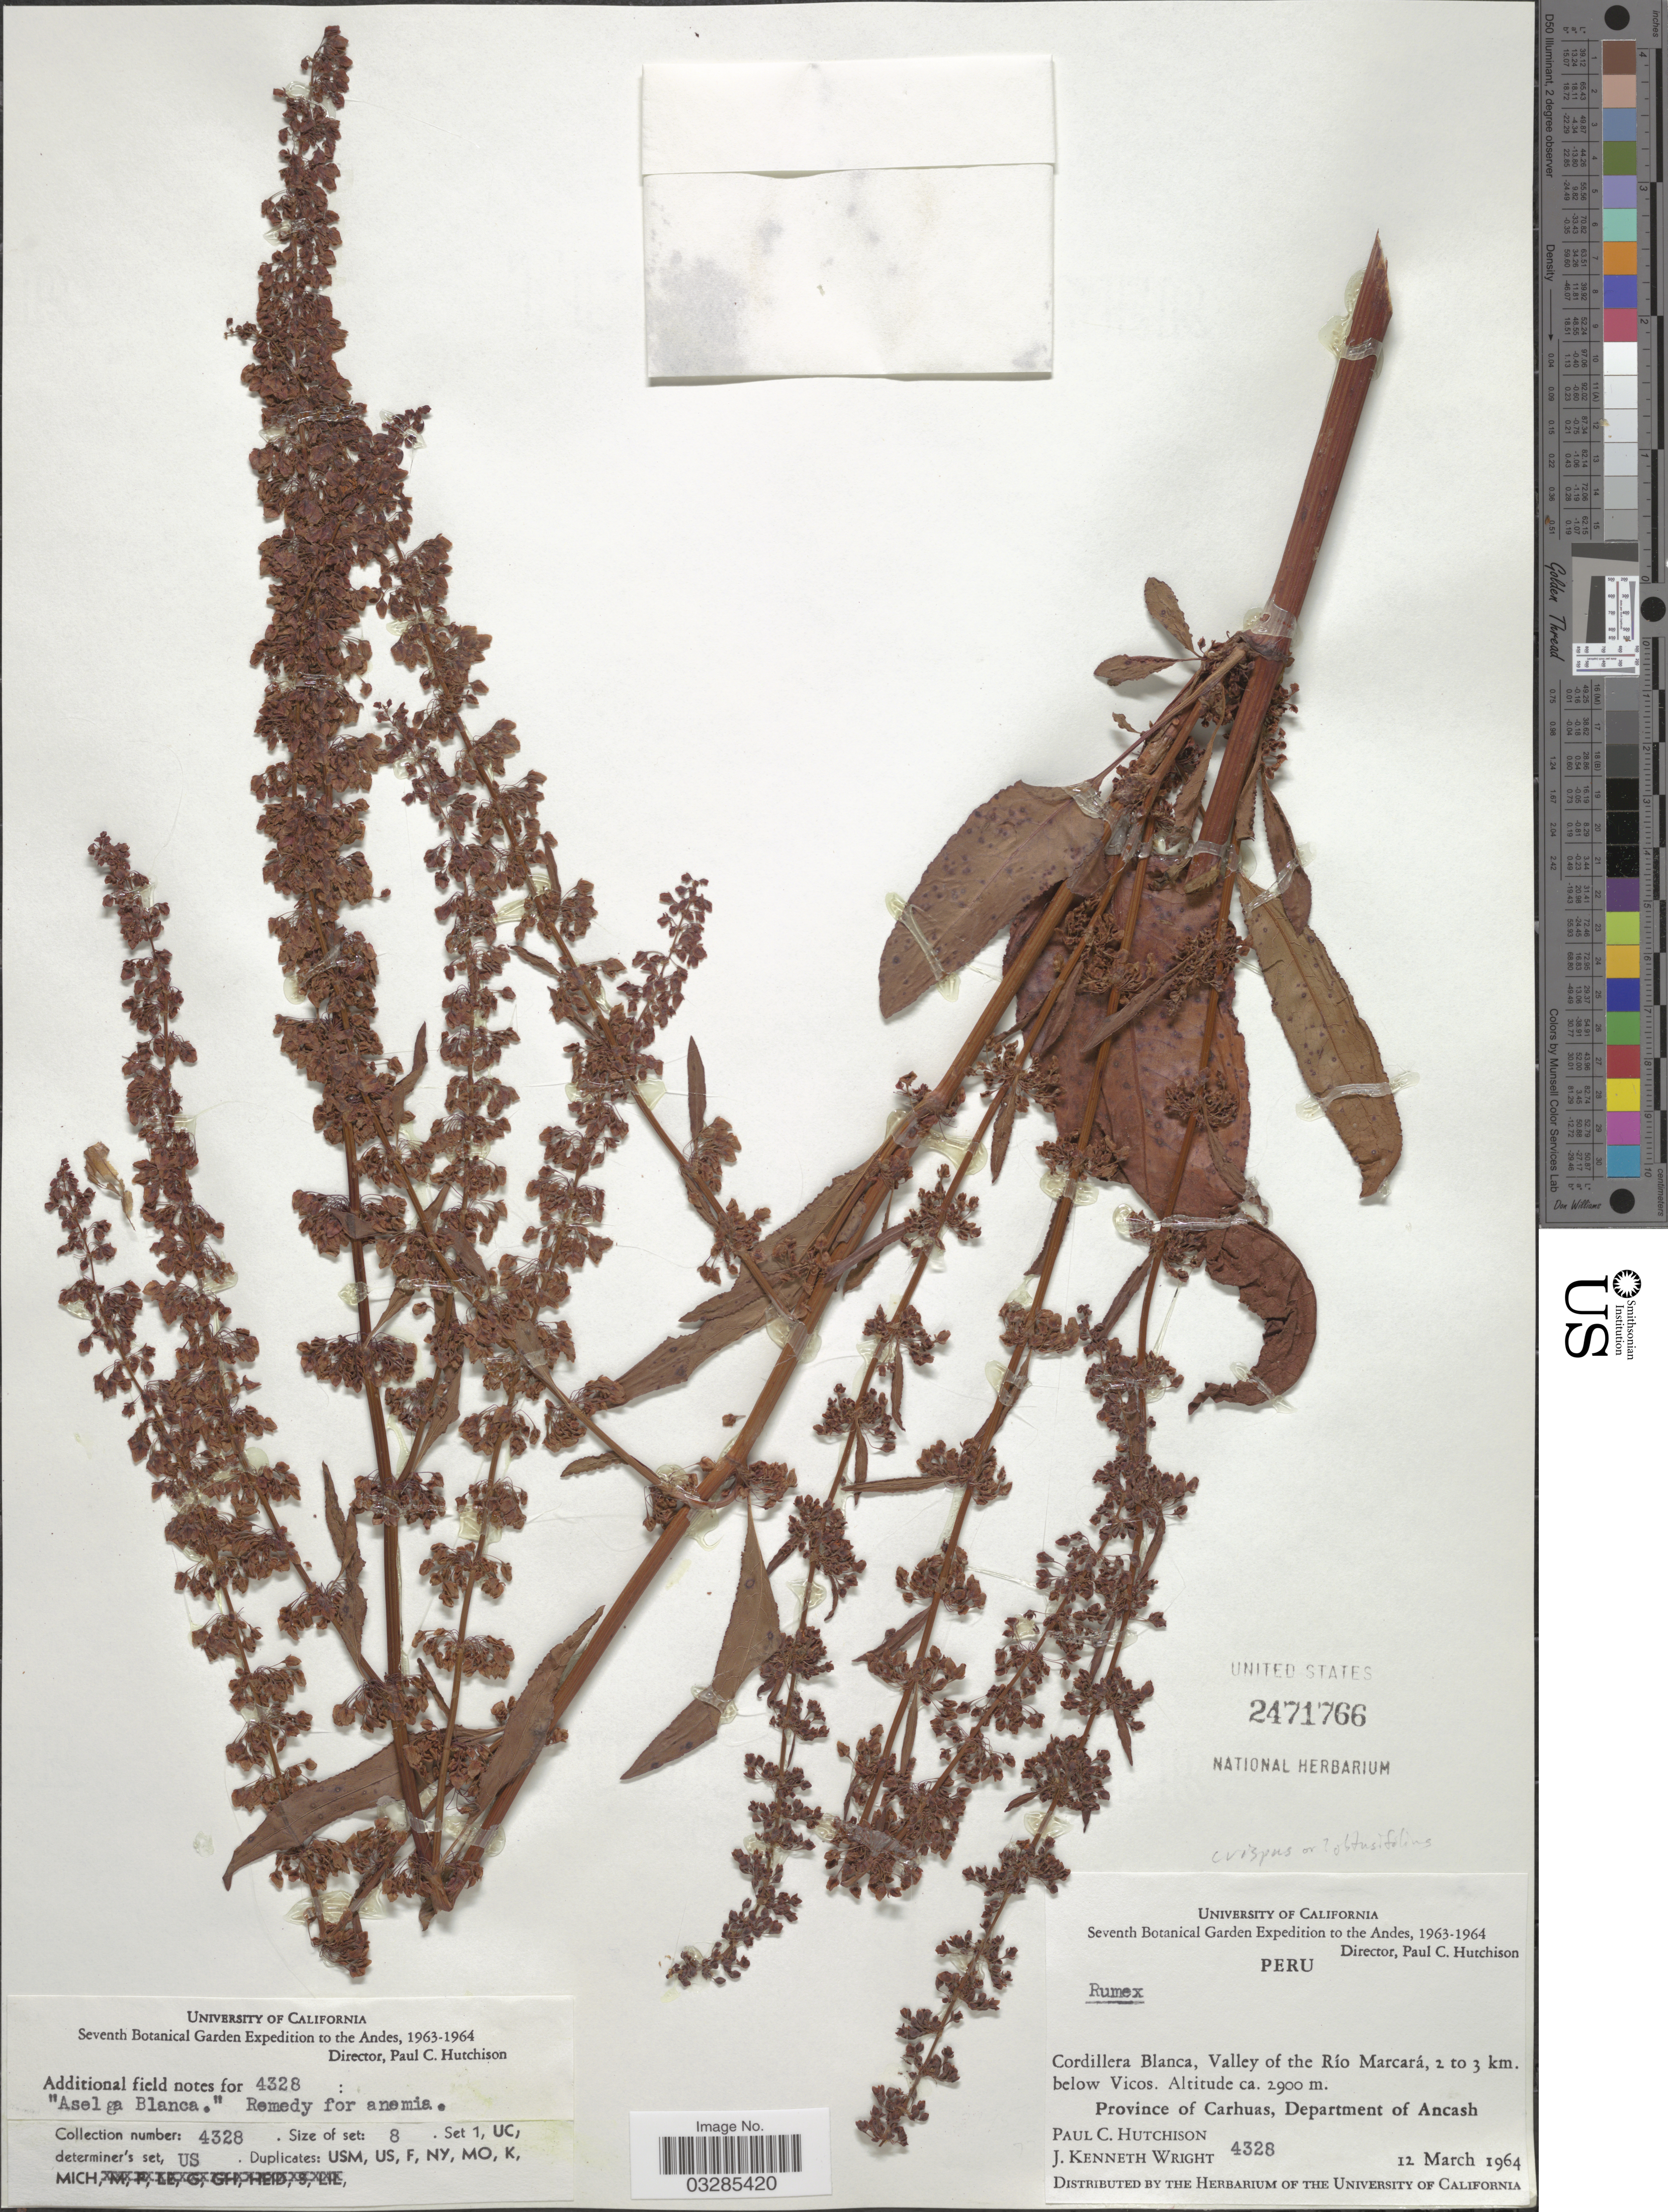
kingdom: Plantae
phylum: Tracheophyta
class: Magnoliopsida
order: Caryophyllales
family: Polygonaceae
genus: Rumex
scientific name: Rumex sp.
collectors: P. C. Hutchison & J. K. Wright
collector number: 4328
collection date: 1964-03-12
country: Peru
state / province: Ancash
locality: Andes. Cordillera Blanca, Valley of the Río Marcará, 2 to 3 km. below Vicos. Province of Carhuas, Department of Ancash.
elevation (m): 2900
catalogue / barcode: US 2471766